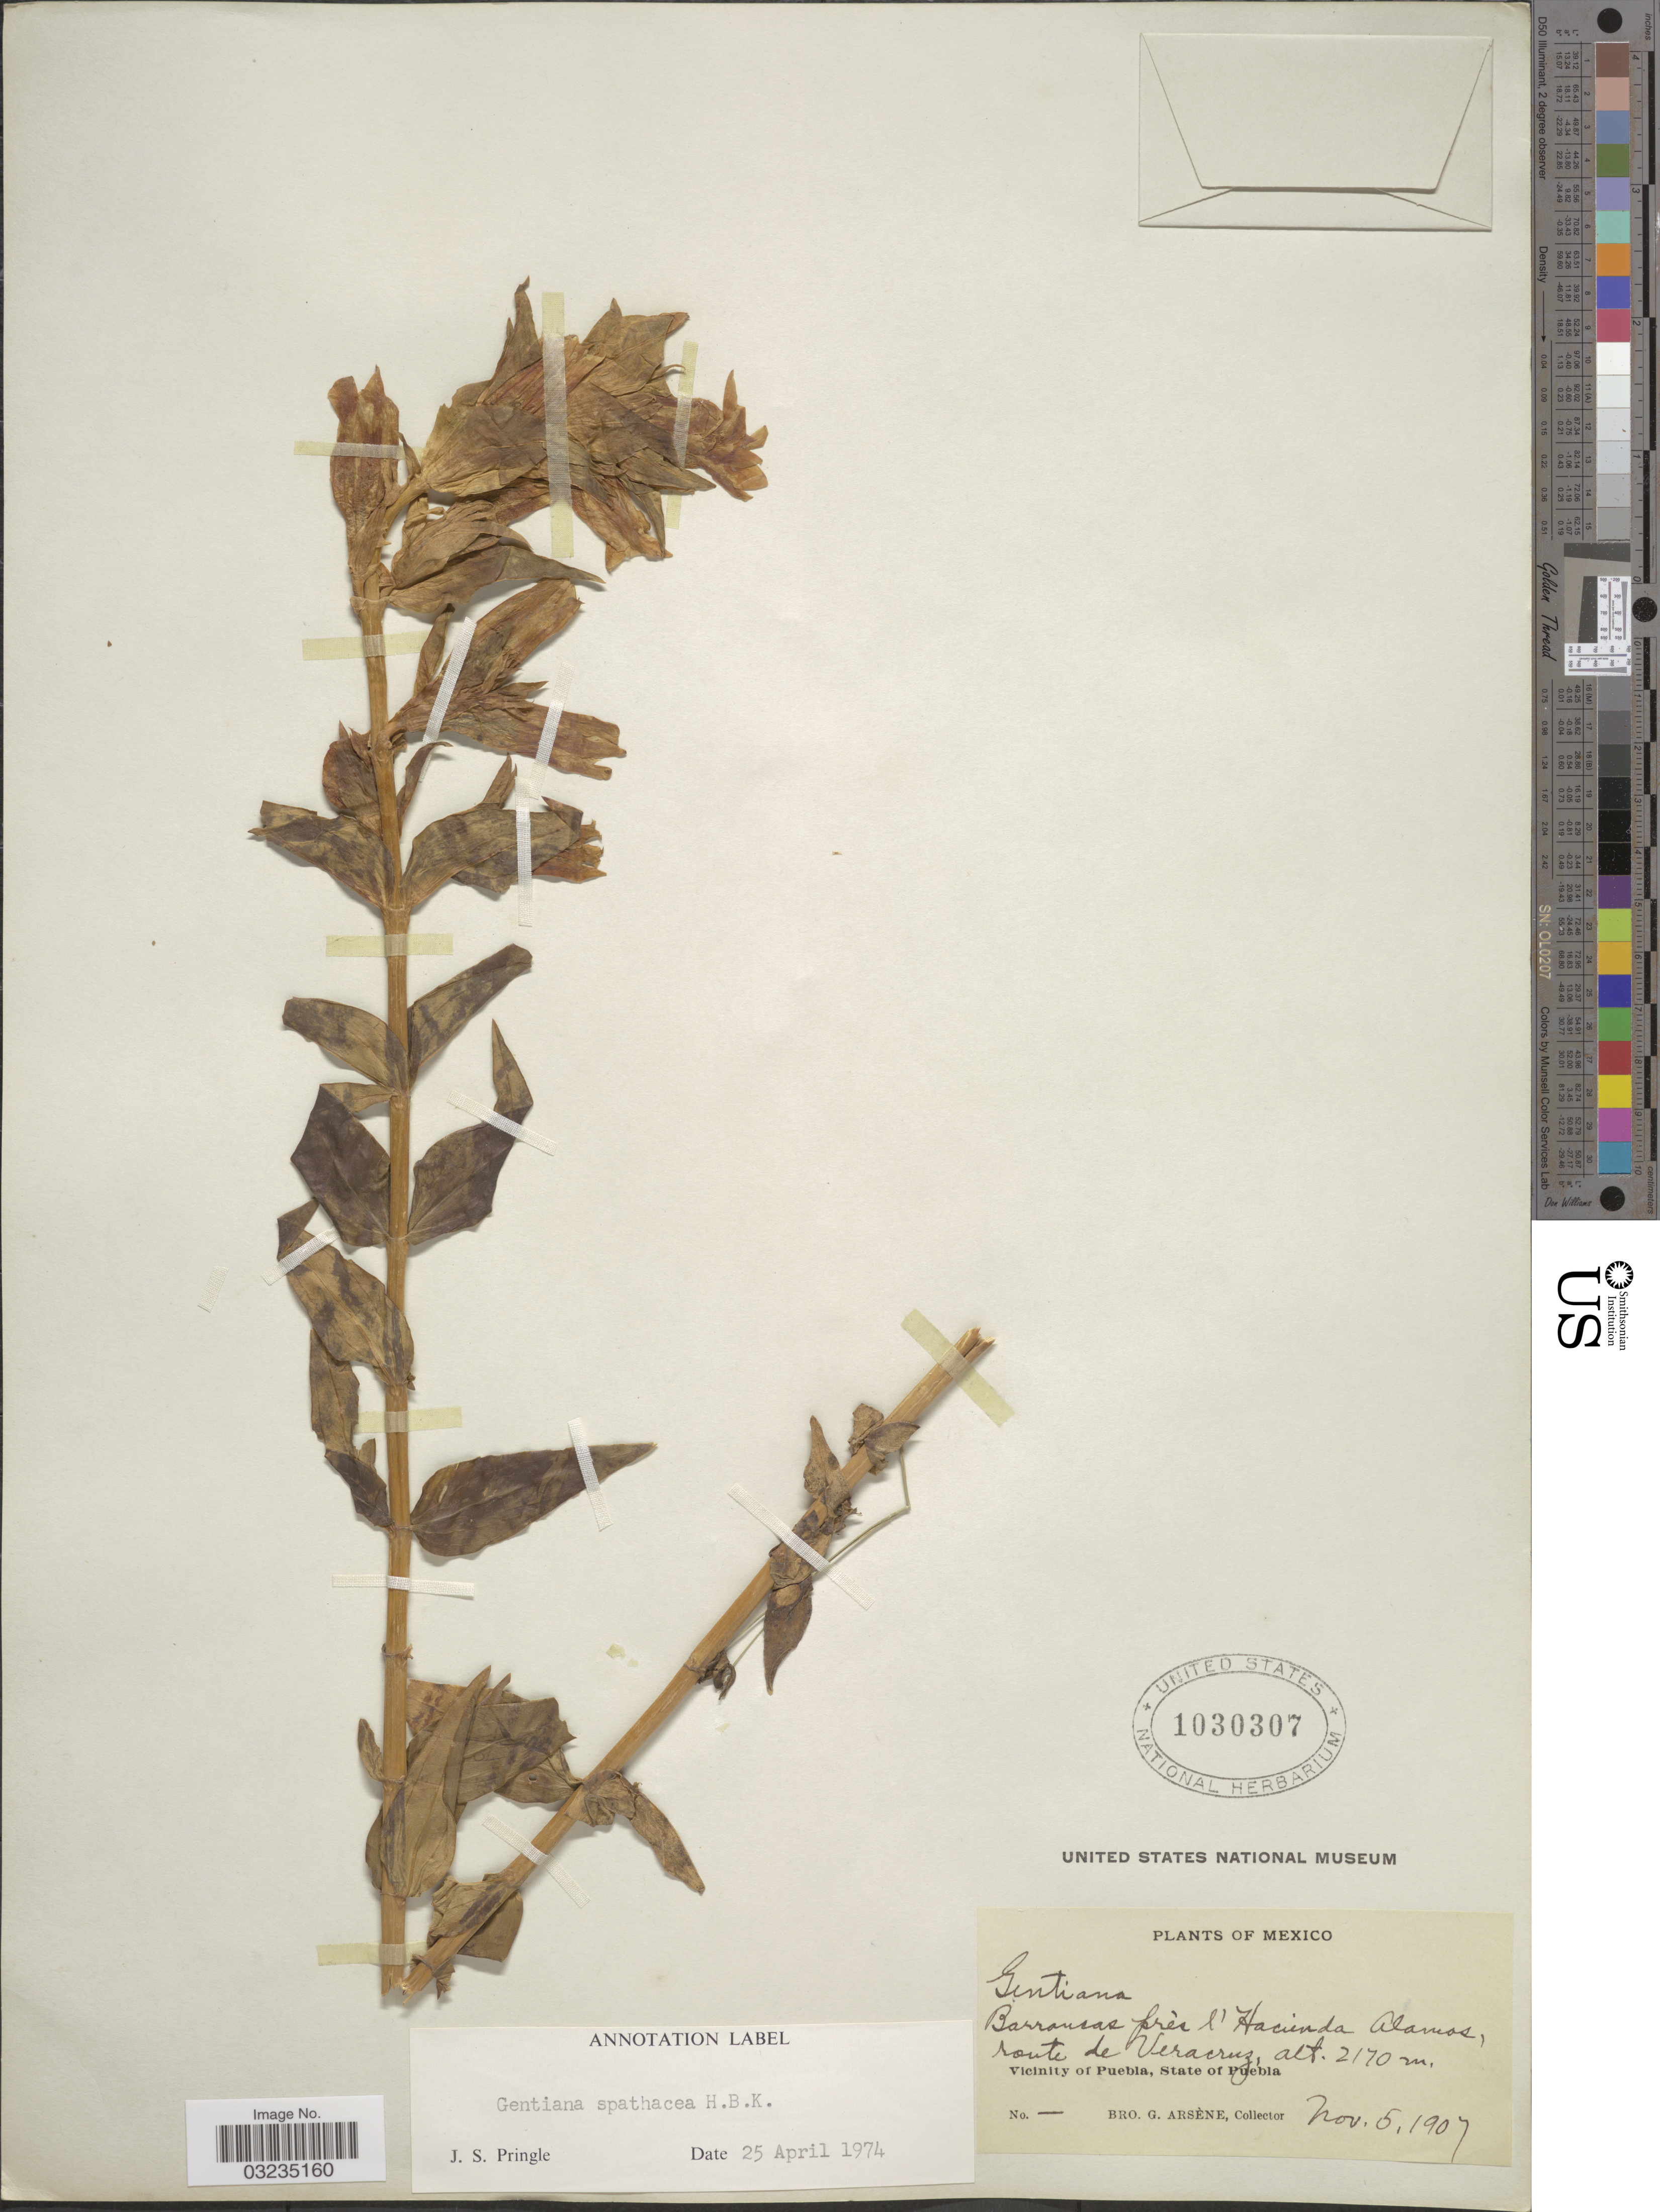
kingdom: Plantae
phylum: Tracheophyta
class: Magnoliopsida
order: Gentianales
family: Gentianaceae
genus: Gentiana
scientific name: Gentiana spathacea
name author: Kunth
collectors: Bro. G. Arsène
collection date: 1907-11-05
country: Mexico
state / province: Puebla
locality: Barrancas près l'Hacienda Alamos, route de Veracruz. Vicinity of Puebla, State of Puebla.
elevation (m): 2170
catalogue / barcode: US 1030307